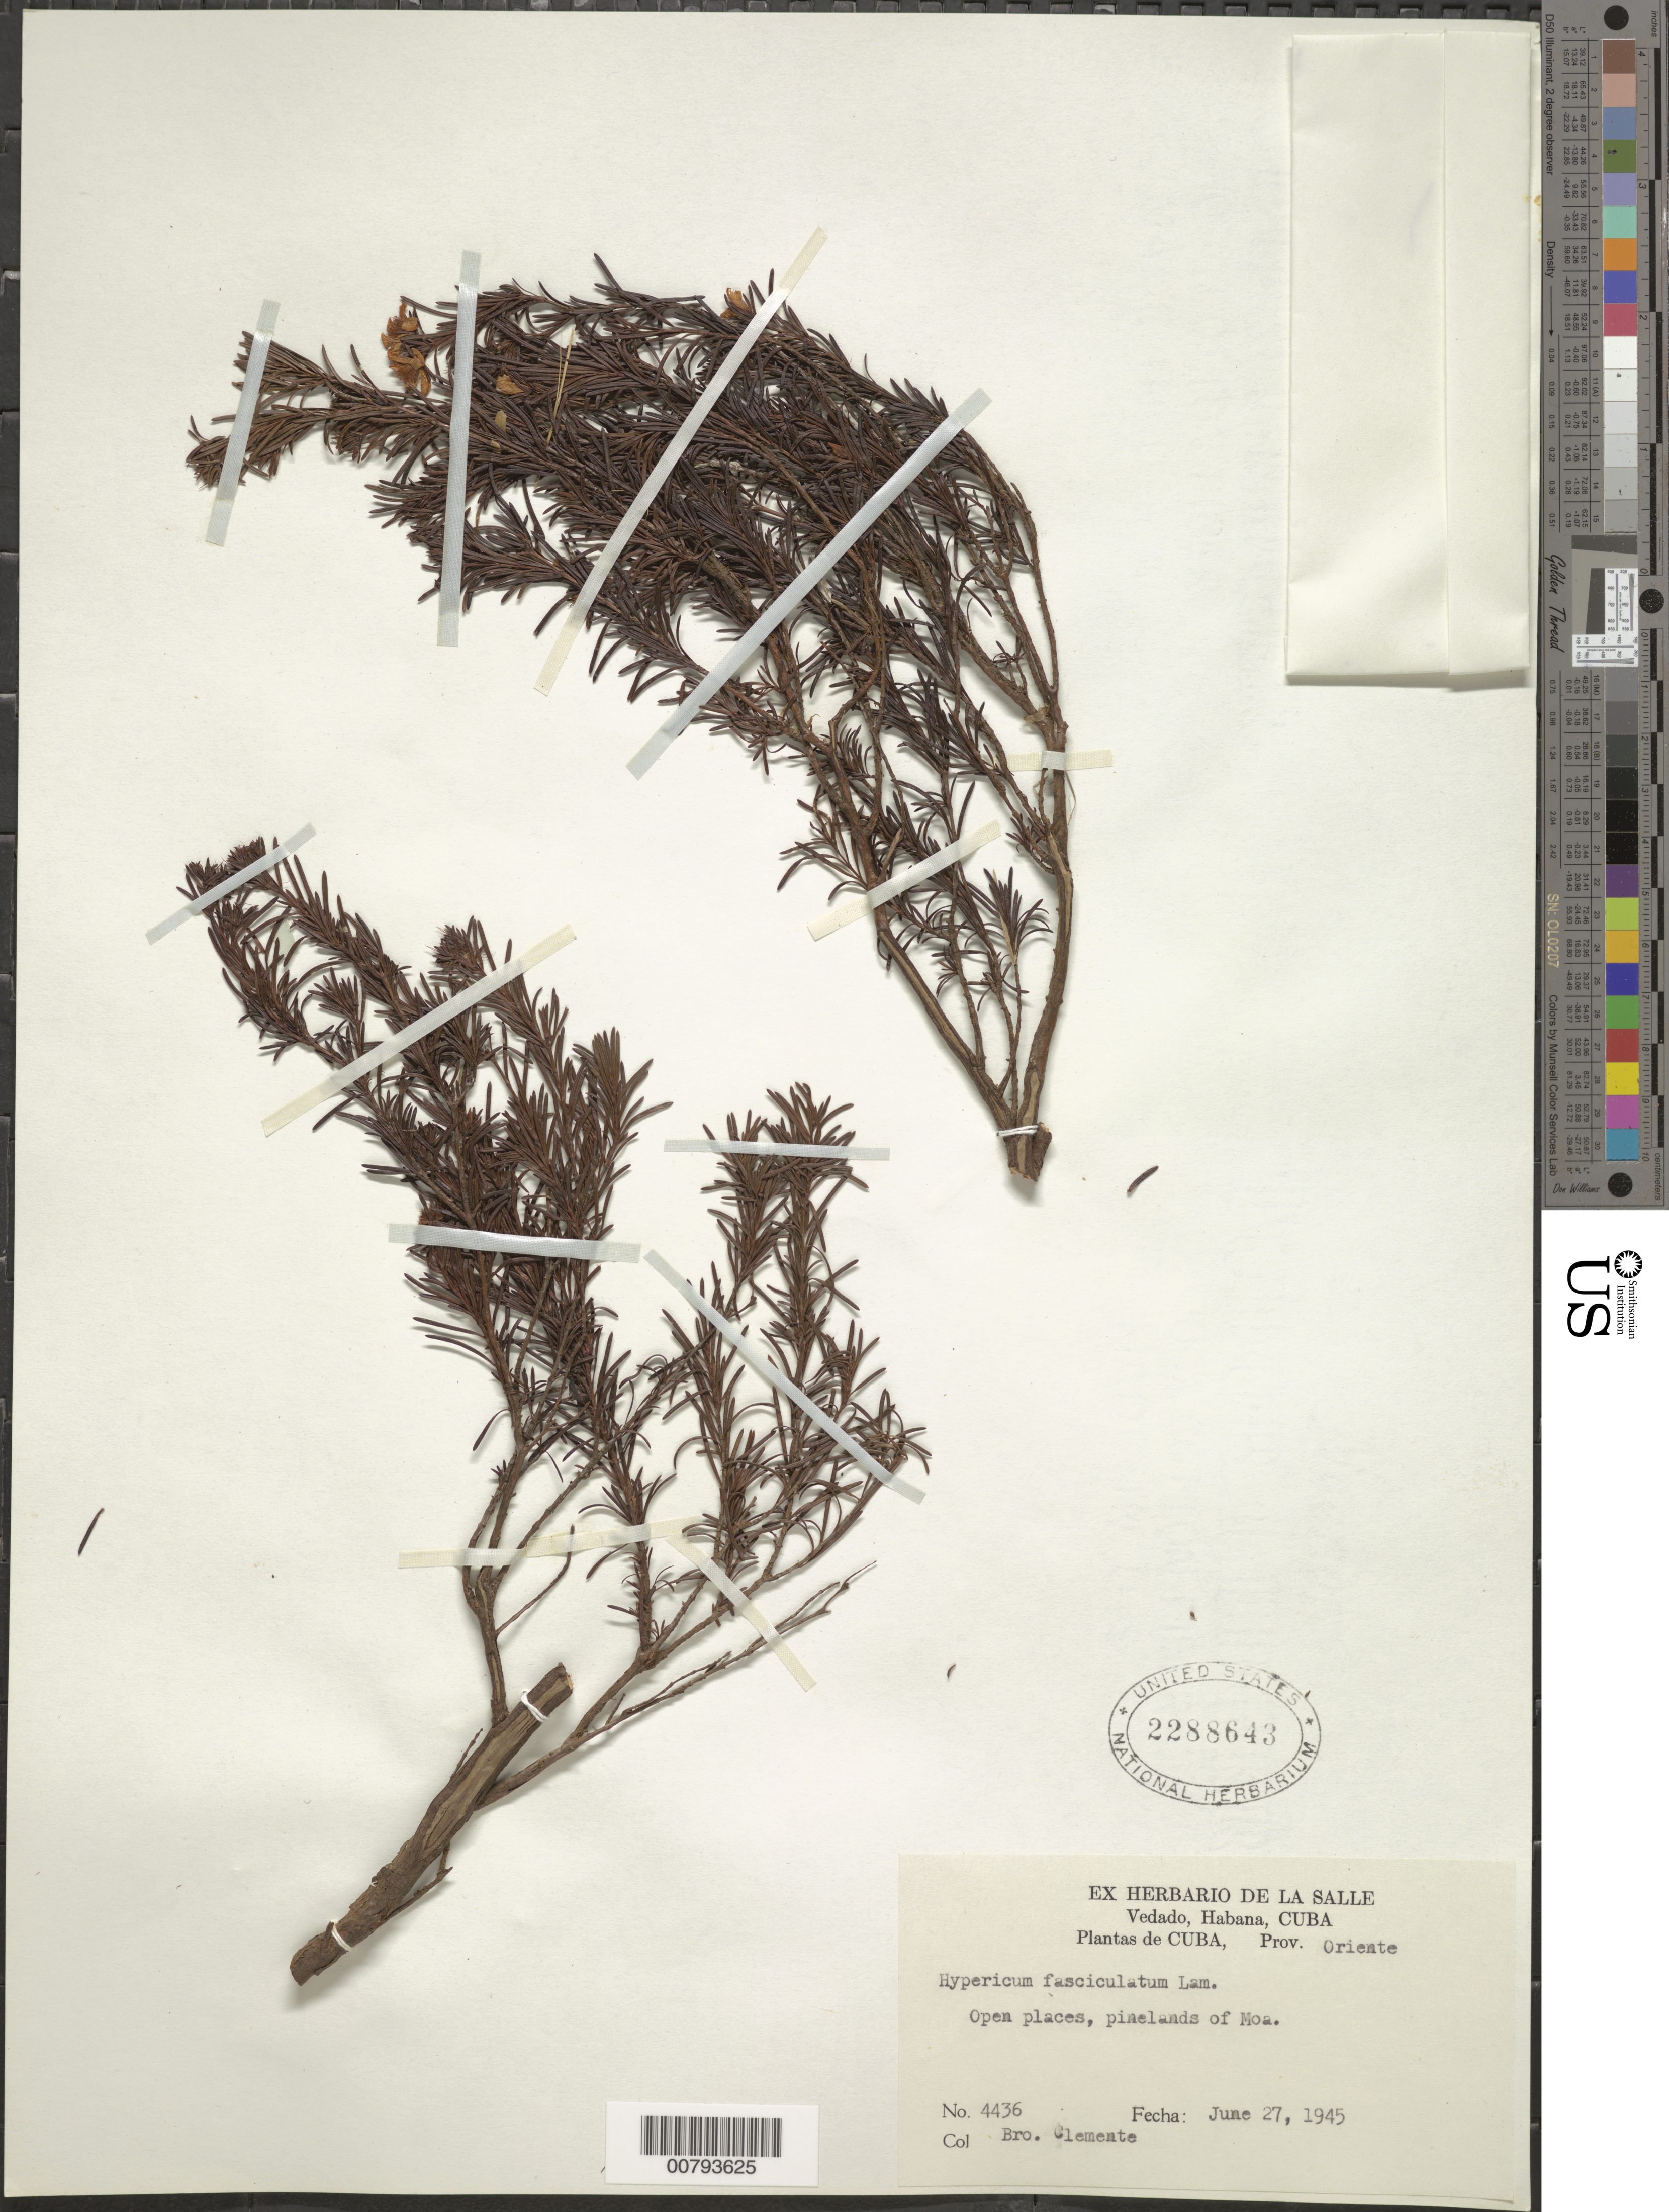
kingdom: Plantae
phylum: Tracheophyta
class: Magnoliopsida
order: Malpighiales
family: Hypericaceae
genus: Hypericum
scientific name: Hypericum fasciculatum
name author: Lam.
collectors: Bro. Clemente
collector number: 4436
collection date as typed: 27 Jun 1945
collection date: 1945-06-27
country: Cuba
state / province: Oriente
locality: Vedado, Habana; pinelands of Moa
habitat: Openings in pinelands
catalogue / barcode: US 2288643